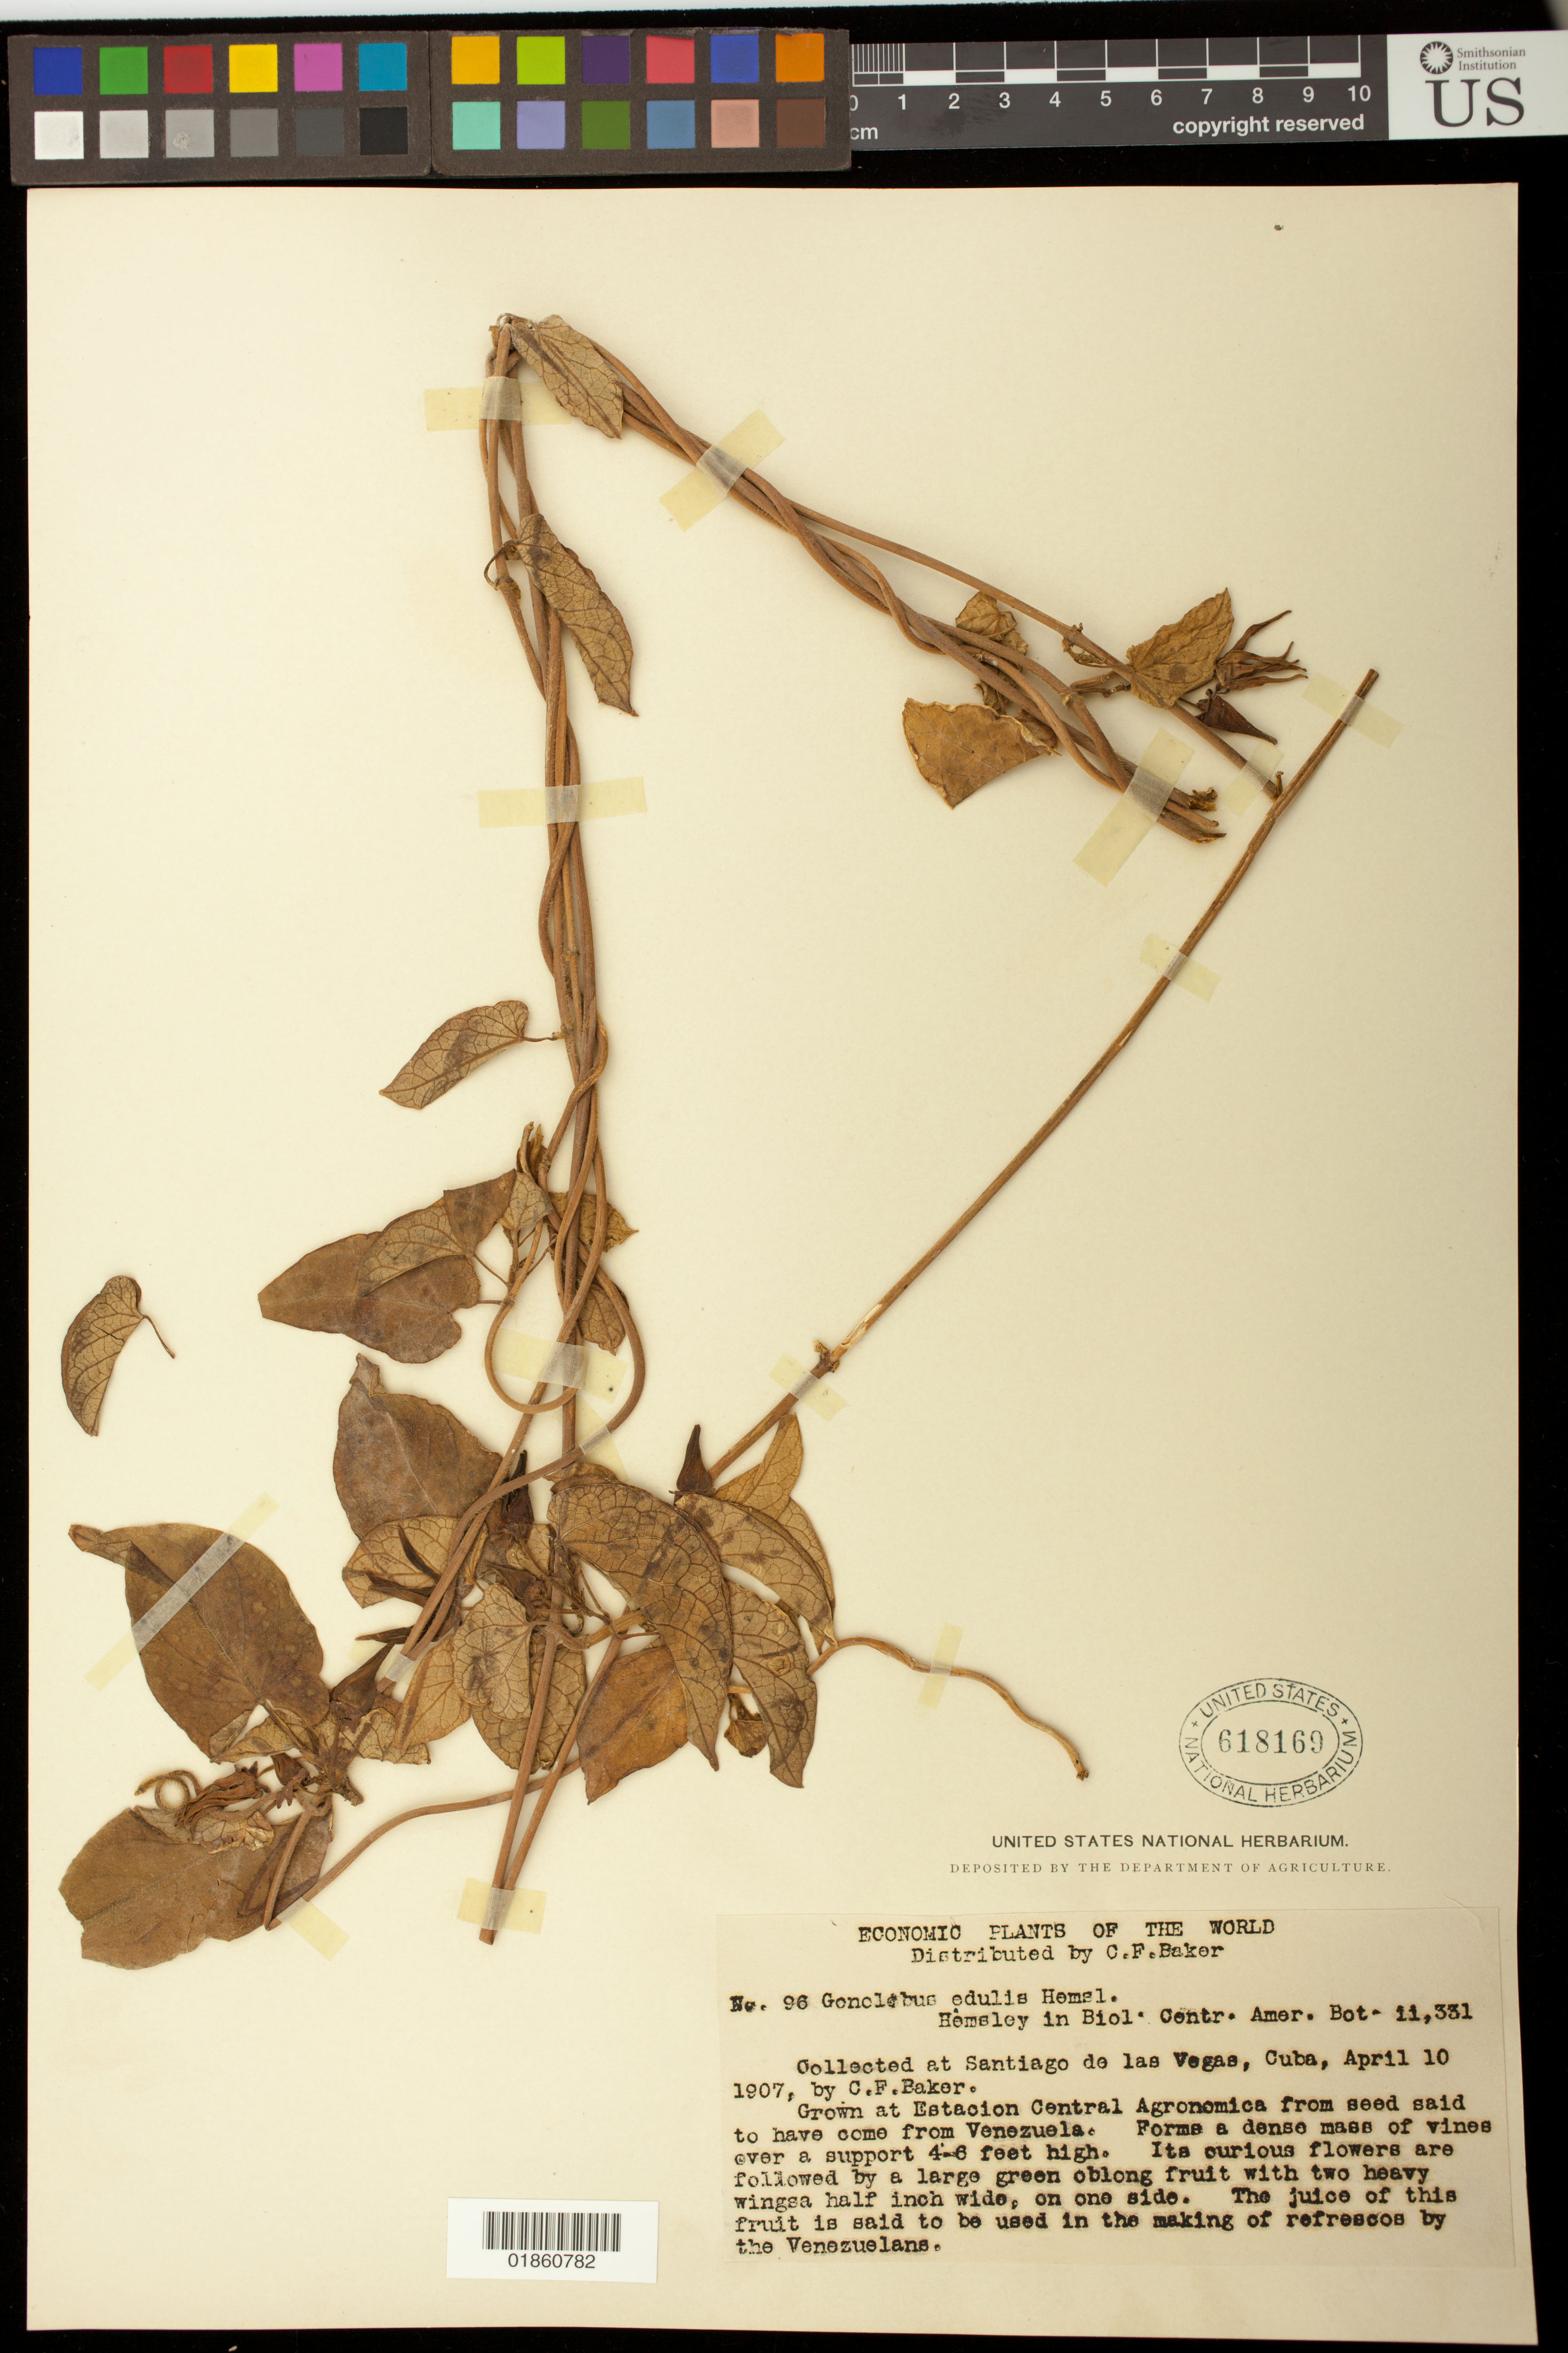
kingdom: Plantae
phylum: Tracheophyta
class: Magnoliopsida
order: Gentianales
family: Apocynaceae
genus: Gonolobus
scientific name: Gonolobus edulis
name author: Hemsl.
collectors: C. F. Baker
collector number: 96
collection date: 1907-04-10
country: Cuba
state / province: La Habana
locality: Santiago de las Vegas, Grown at Estacion Central Agronomica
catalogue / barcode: US 618169